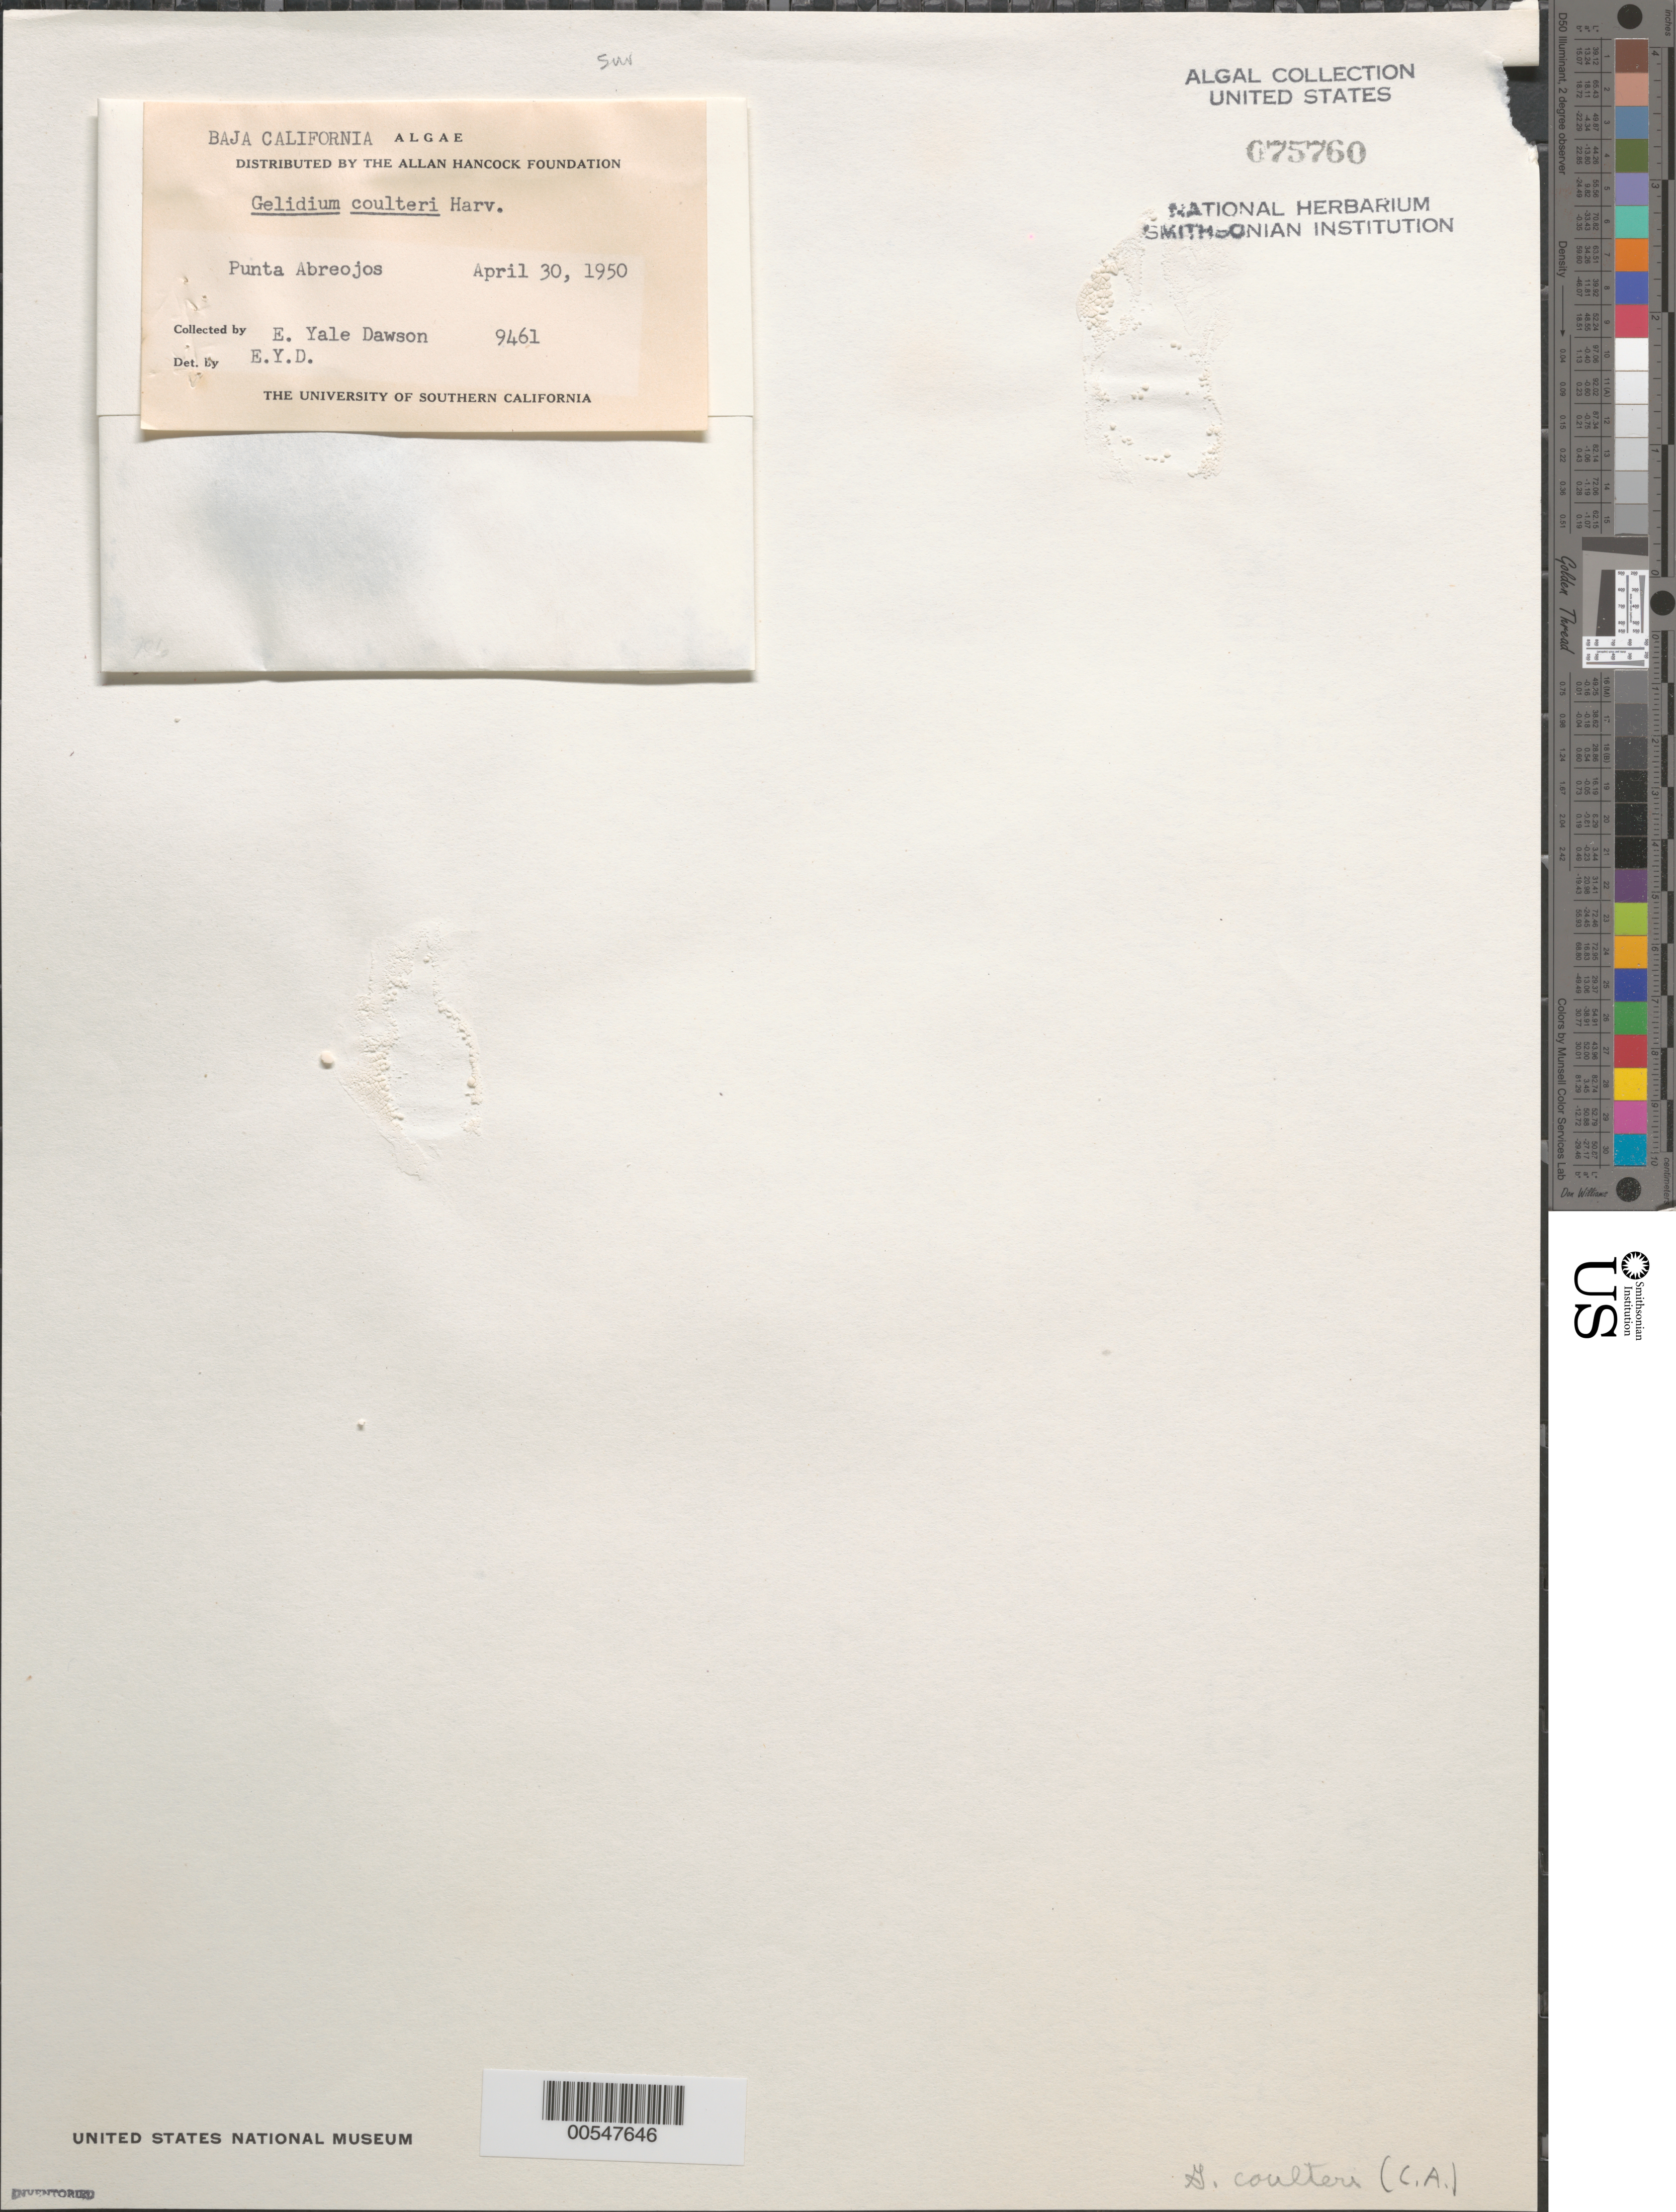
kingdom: Plantae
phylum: Rhodophyta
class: Florideophyceae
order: Gelidiales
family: Gelidiaceae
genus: Gelidium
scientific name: Gelidium coulteri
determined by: Dawson, E. Y.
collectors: E. Y. Dawson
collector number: EYD 9461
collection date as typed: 30 Apr 1950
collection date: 1950-04-30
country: Mexico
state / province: Baja California Sur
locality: Punta Abreojos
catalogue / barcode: US 75760